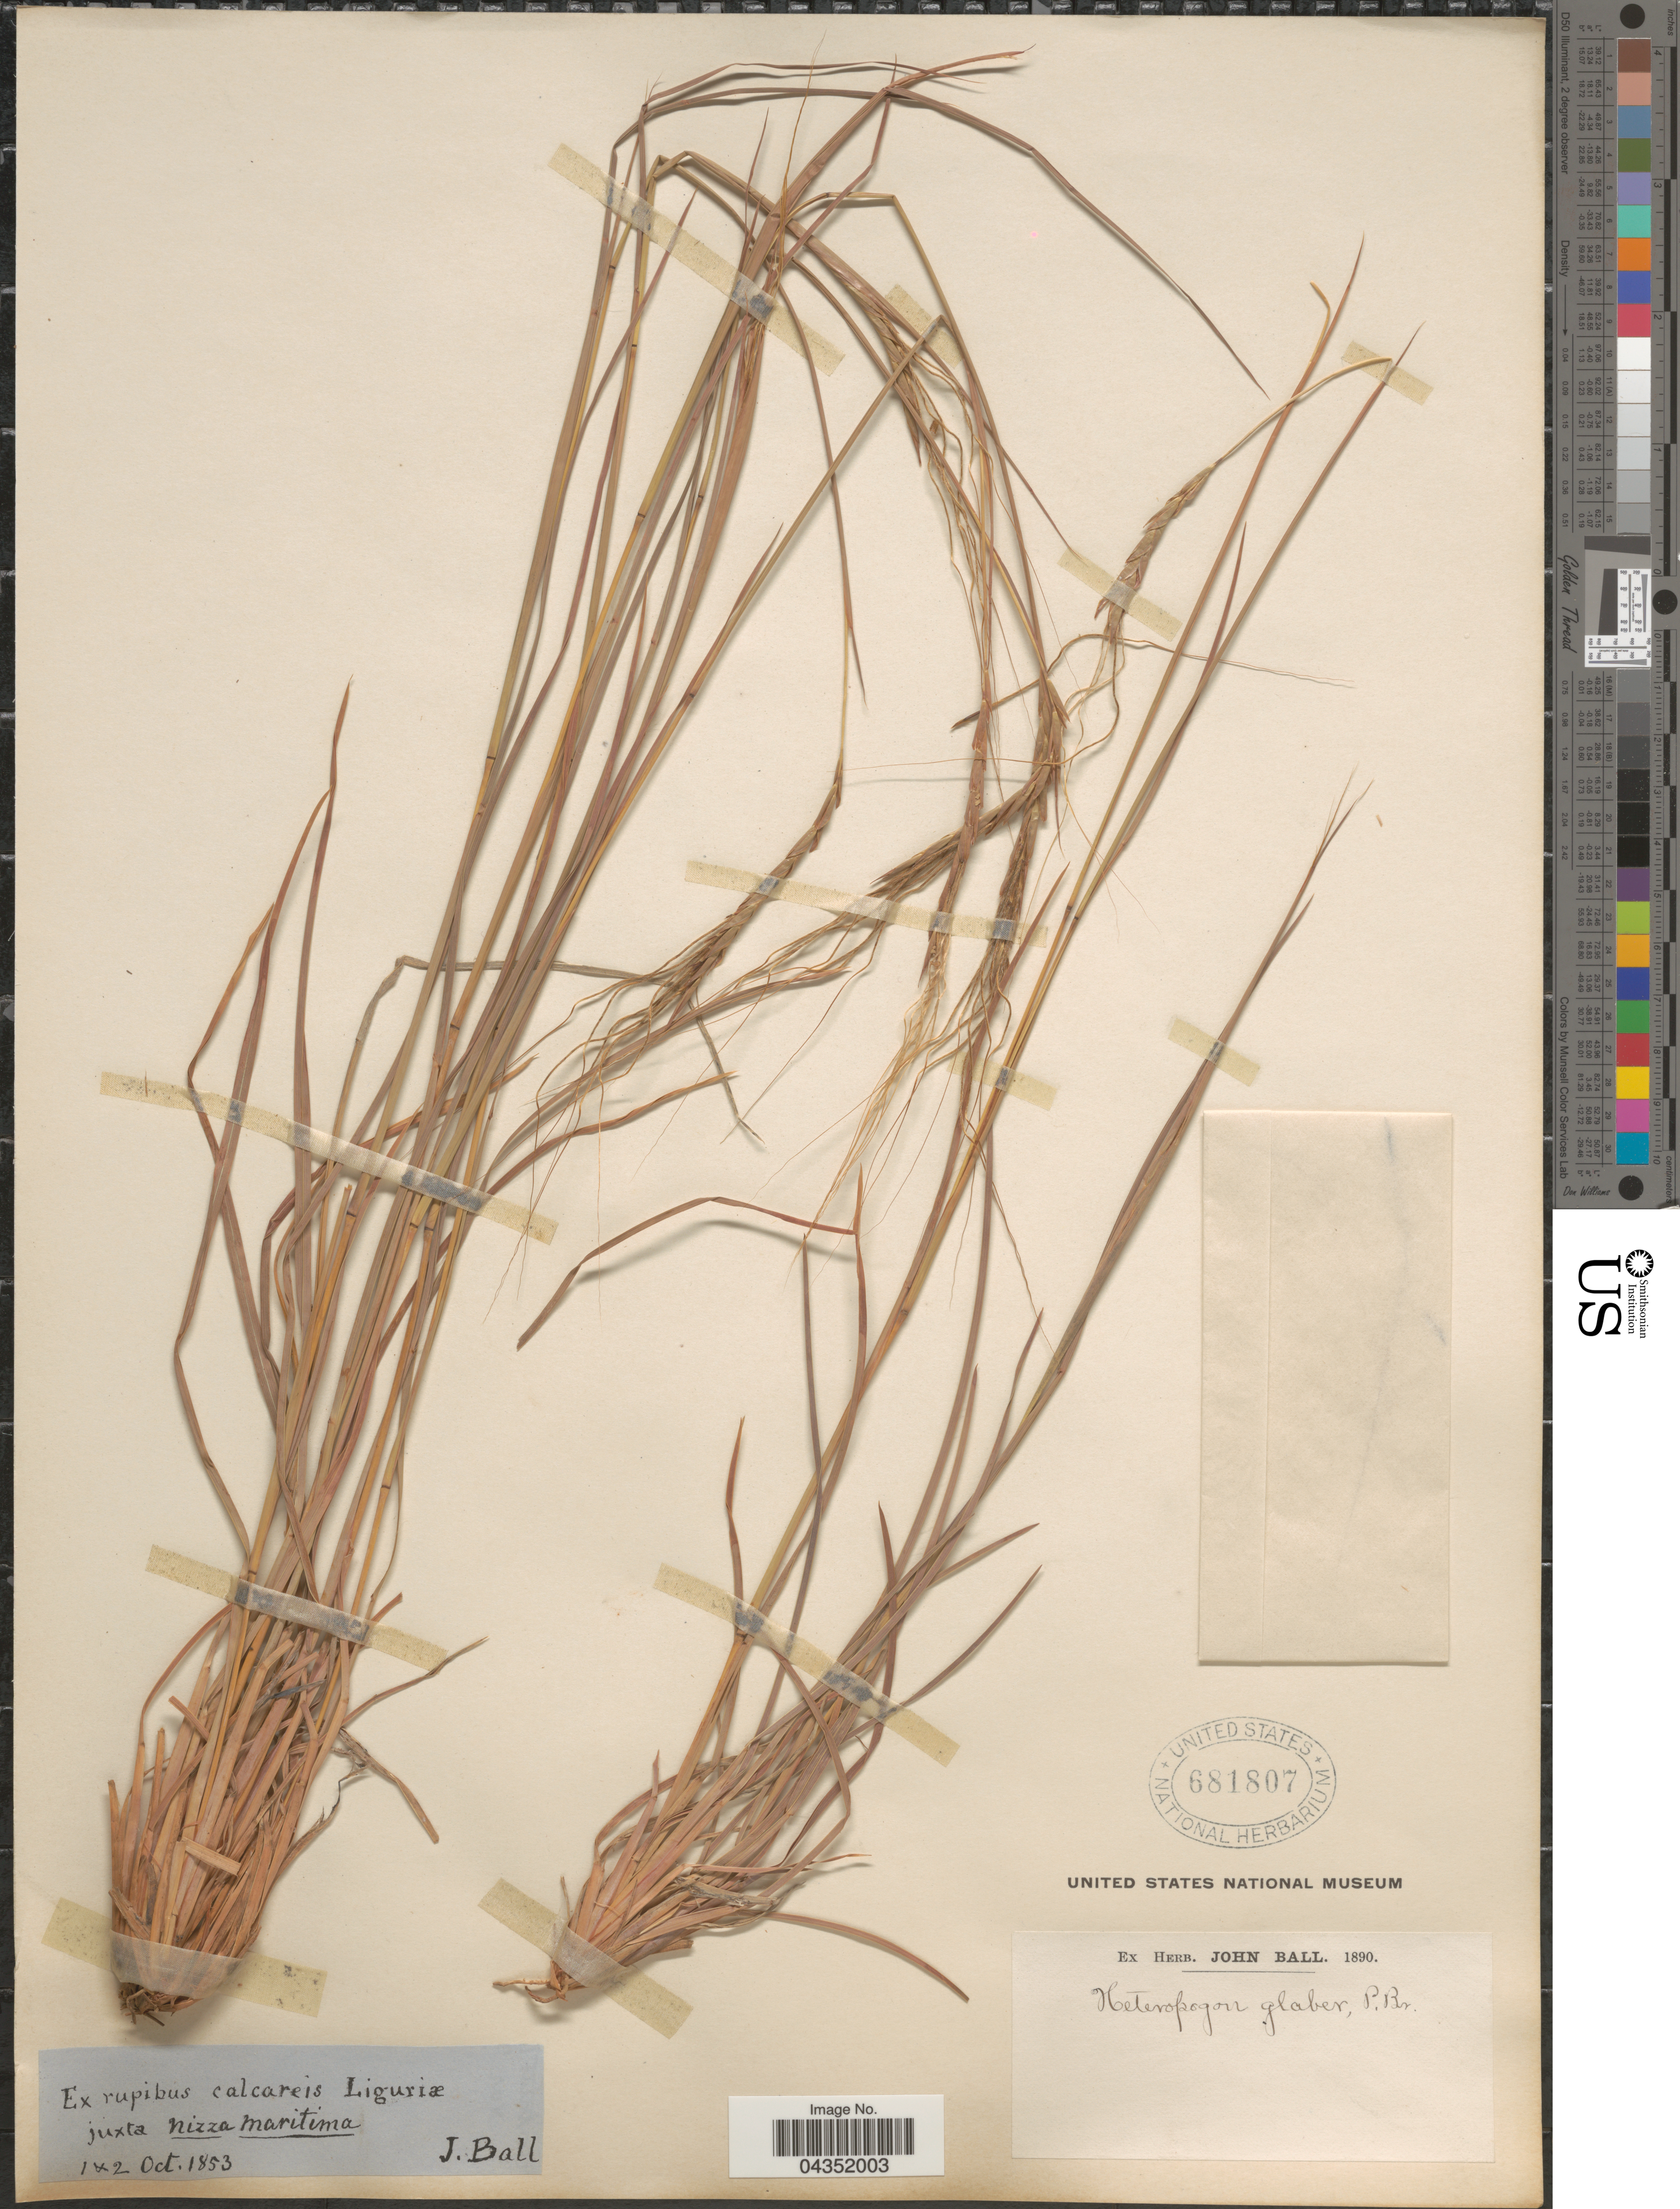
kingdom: Plantae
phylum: Tracheophyta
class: Liliopsida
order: Poales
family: Poaceae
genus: Heteropogon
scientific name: Heteropogon contortus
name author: (L.) P. Beauv. ex Roem. & Schult.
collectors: J. Ball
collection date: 1853-10-01/1853-10-02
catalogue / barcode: US 681807